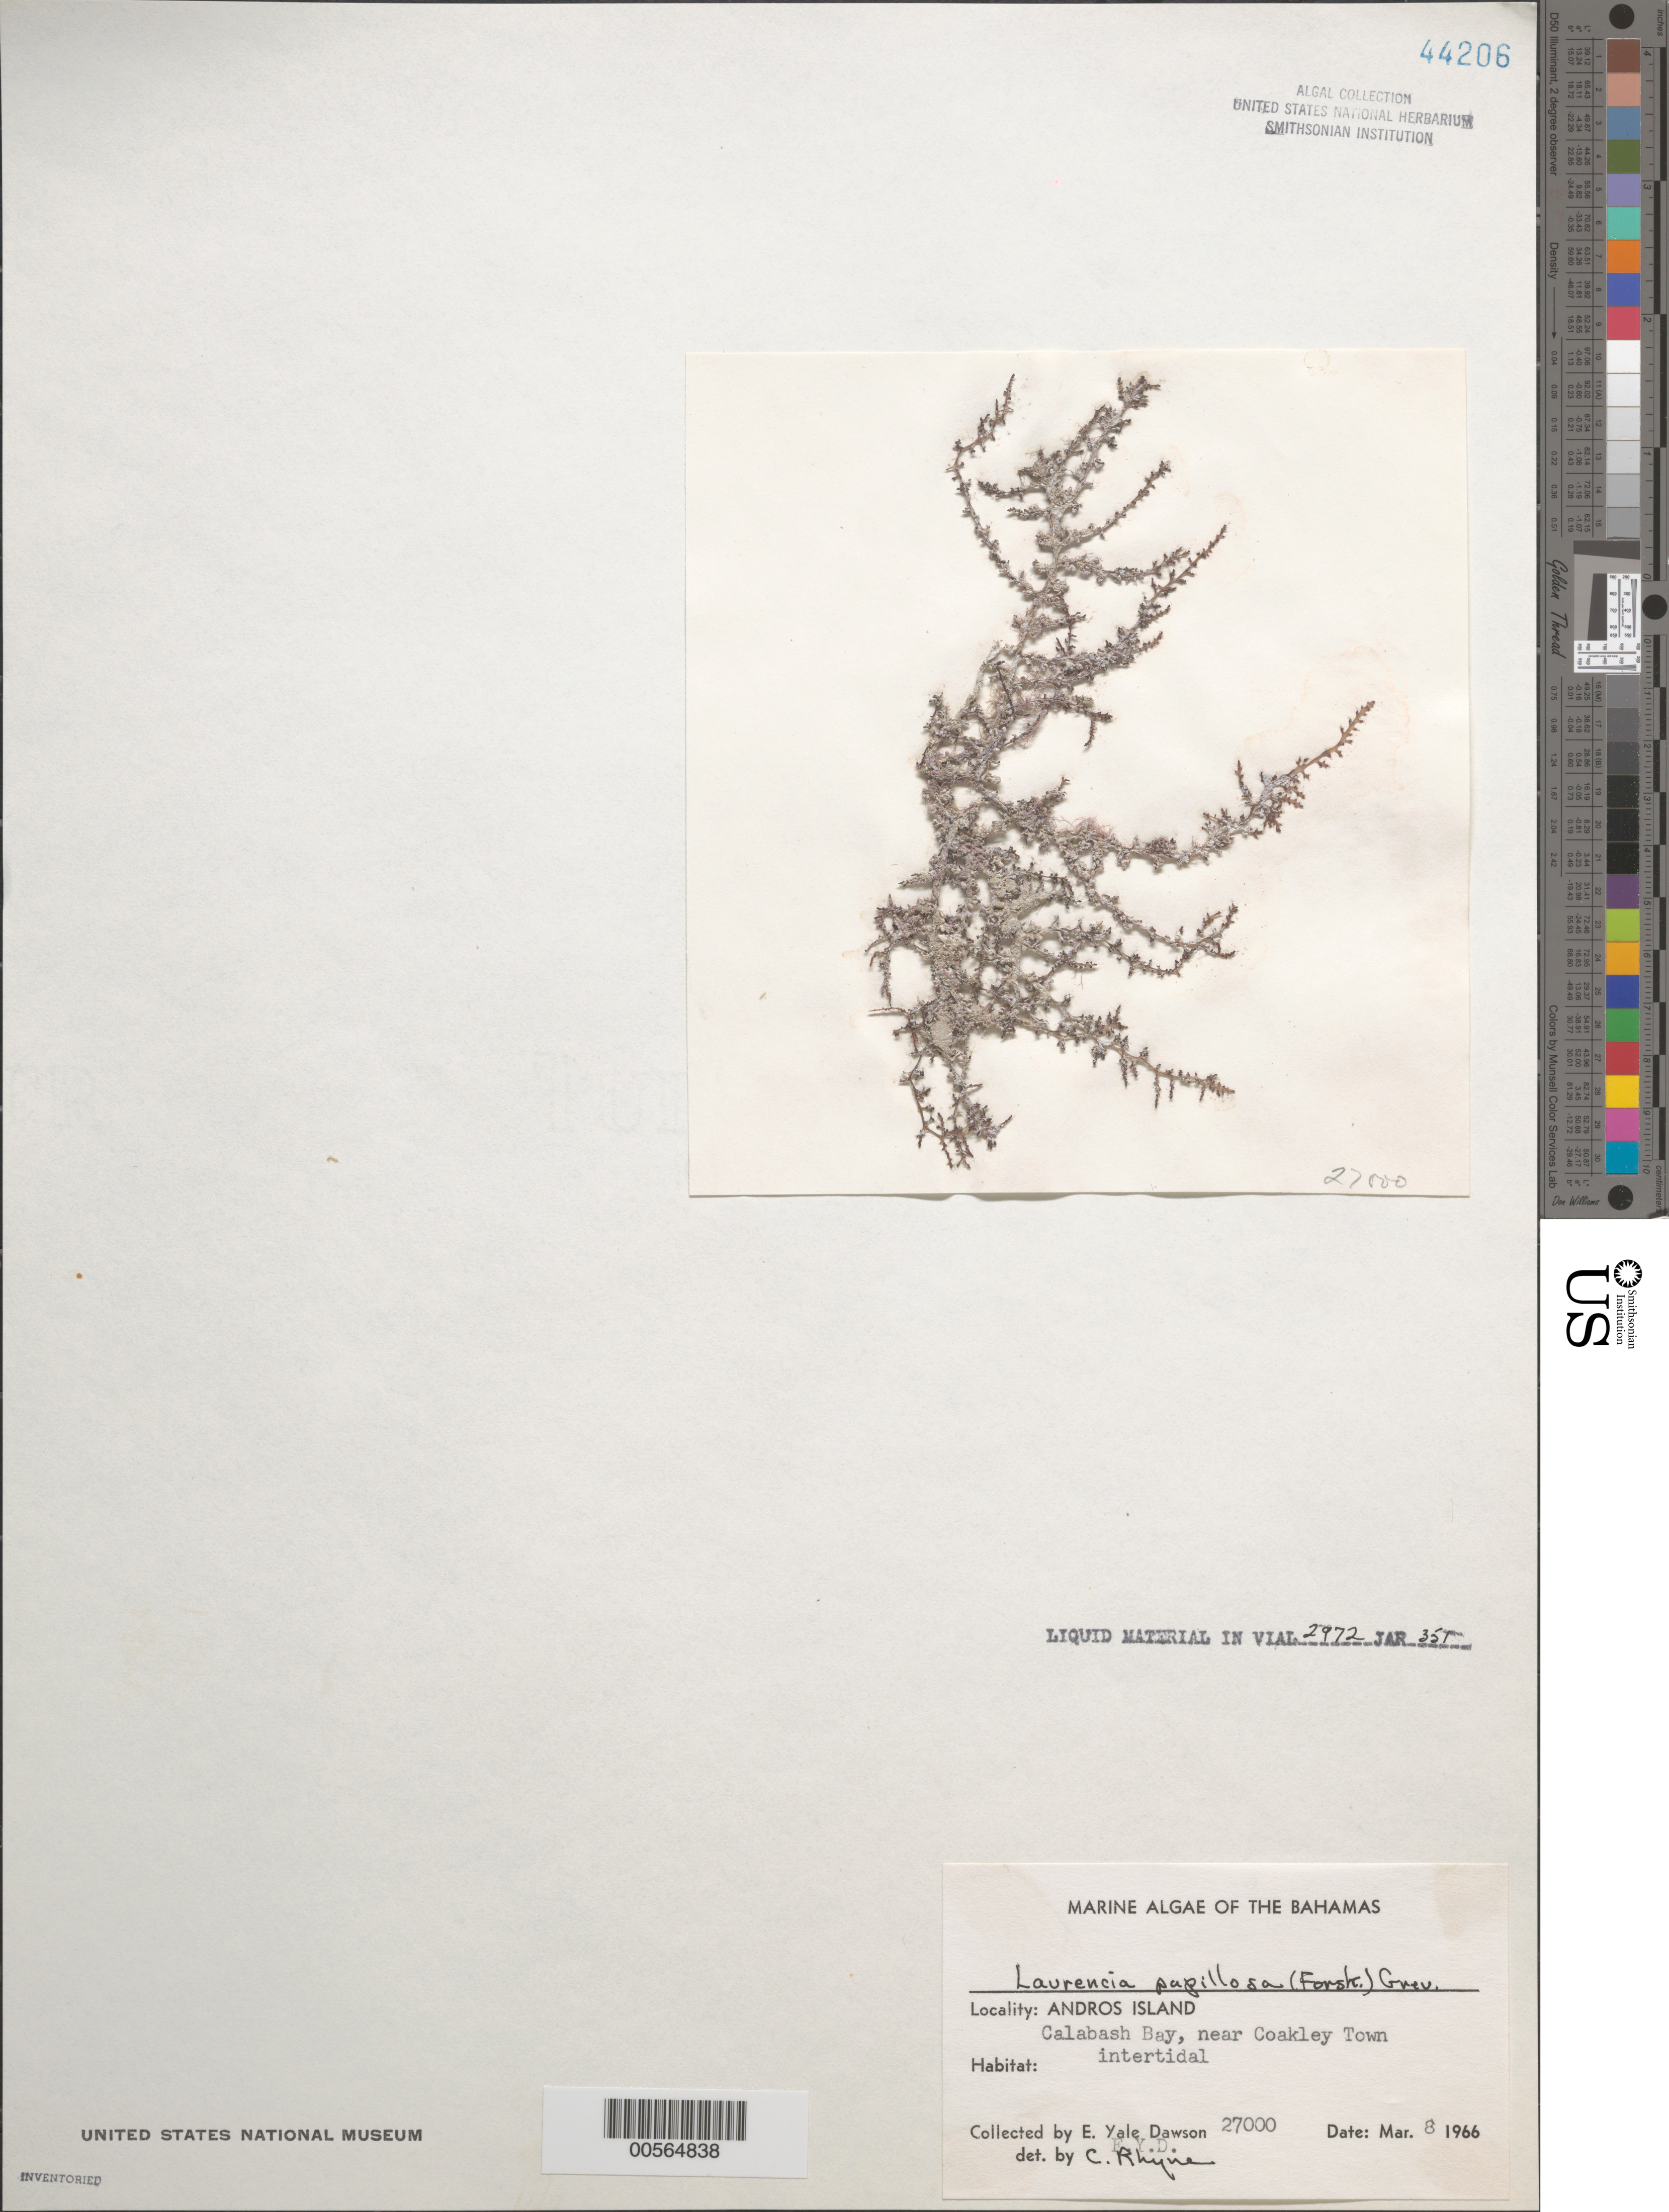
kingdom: Plantae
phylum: Rhodophyta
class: Florideophyceae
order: Ceramiales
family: Rhodomelaceae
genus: Palisada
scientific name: Palisada perforata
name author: (Bory) K.W. Nam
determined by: Algae name updating Project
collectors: E. Y. Dawson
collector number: EYD 27000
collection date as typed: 08 Mar 1966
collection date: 1966-03-08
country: Bahamas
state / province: Andros Island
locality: Calabash bay, near coakley town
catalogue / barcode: US 44206